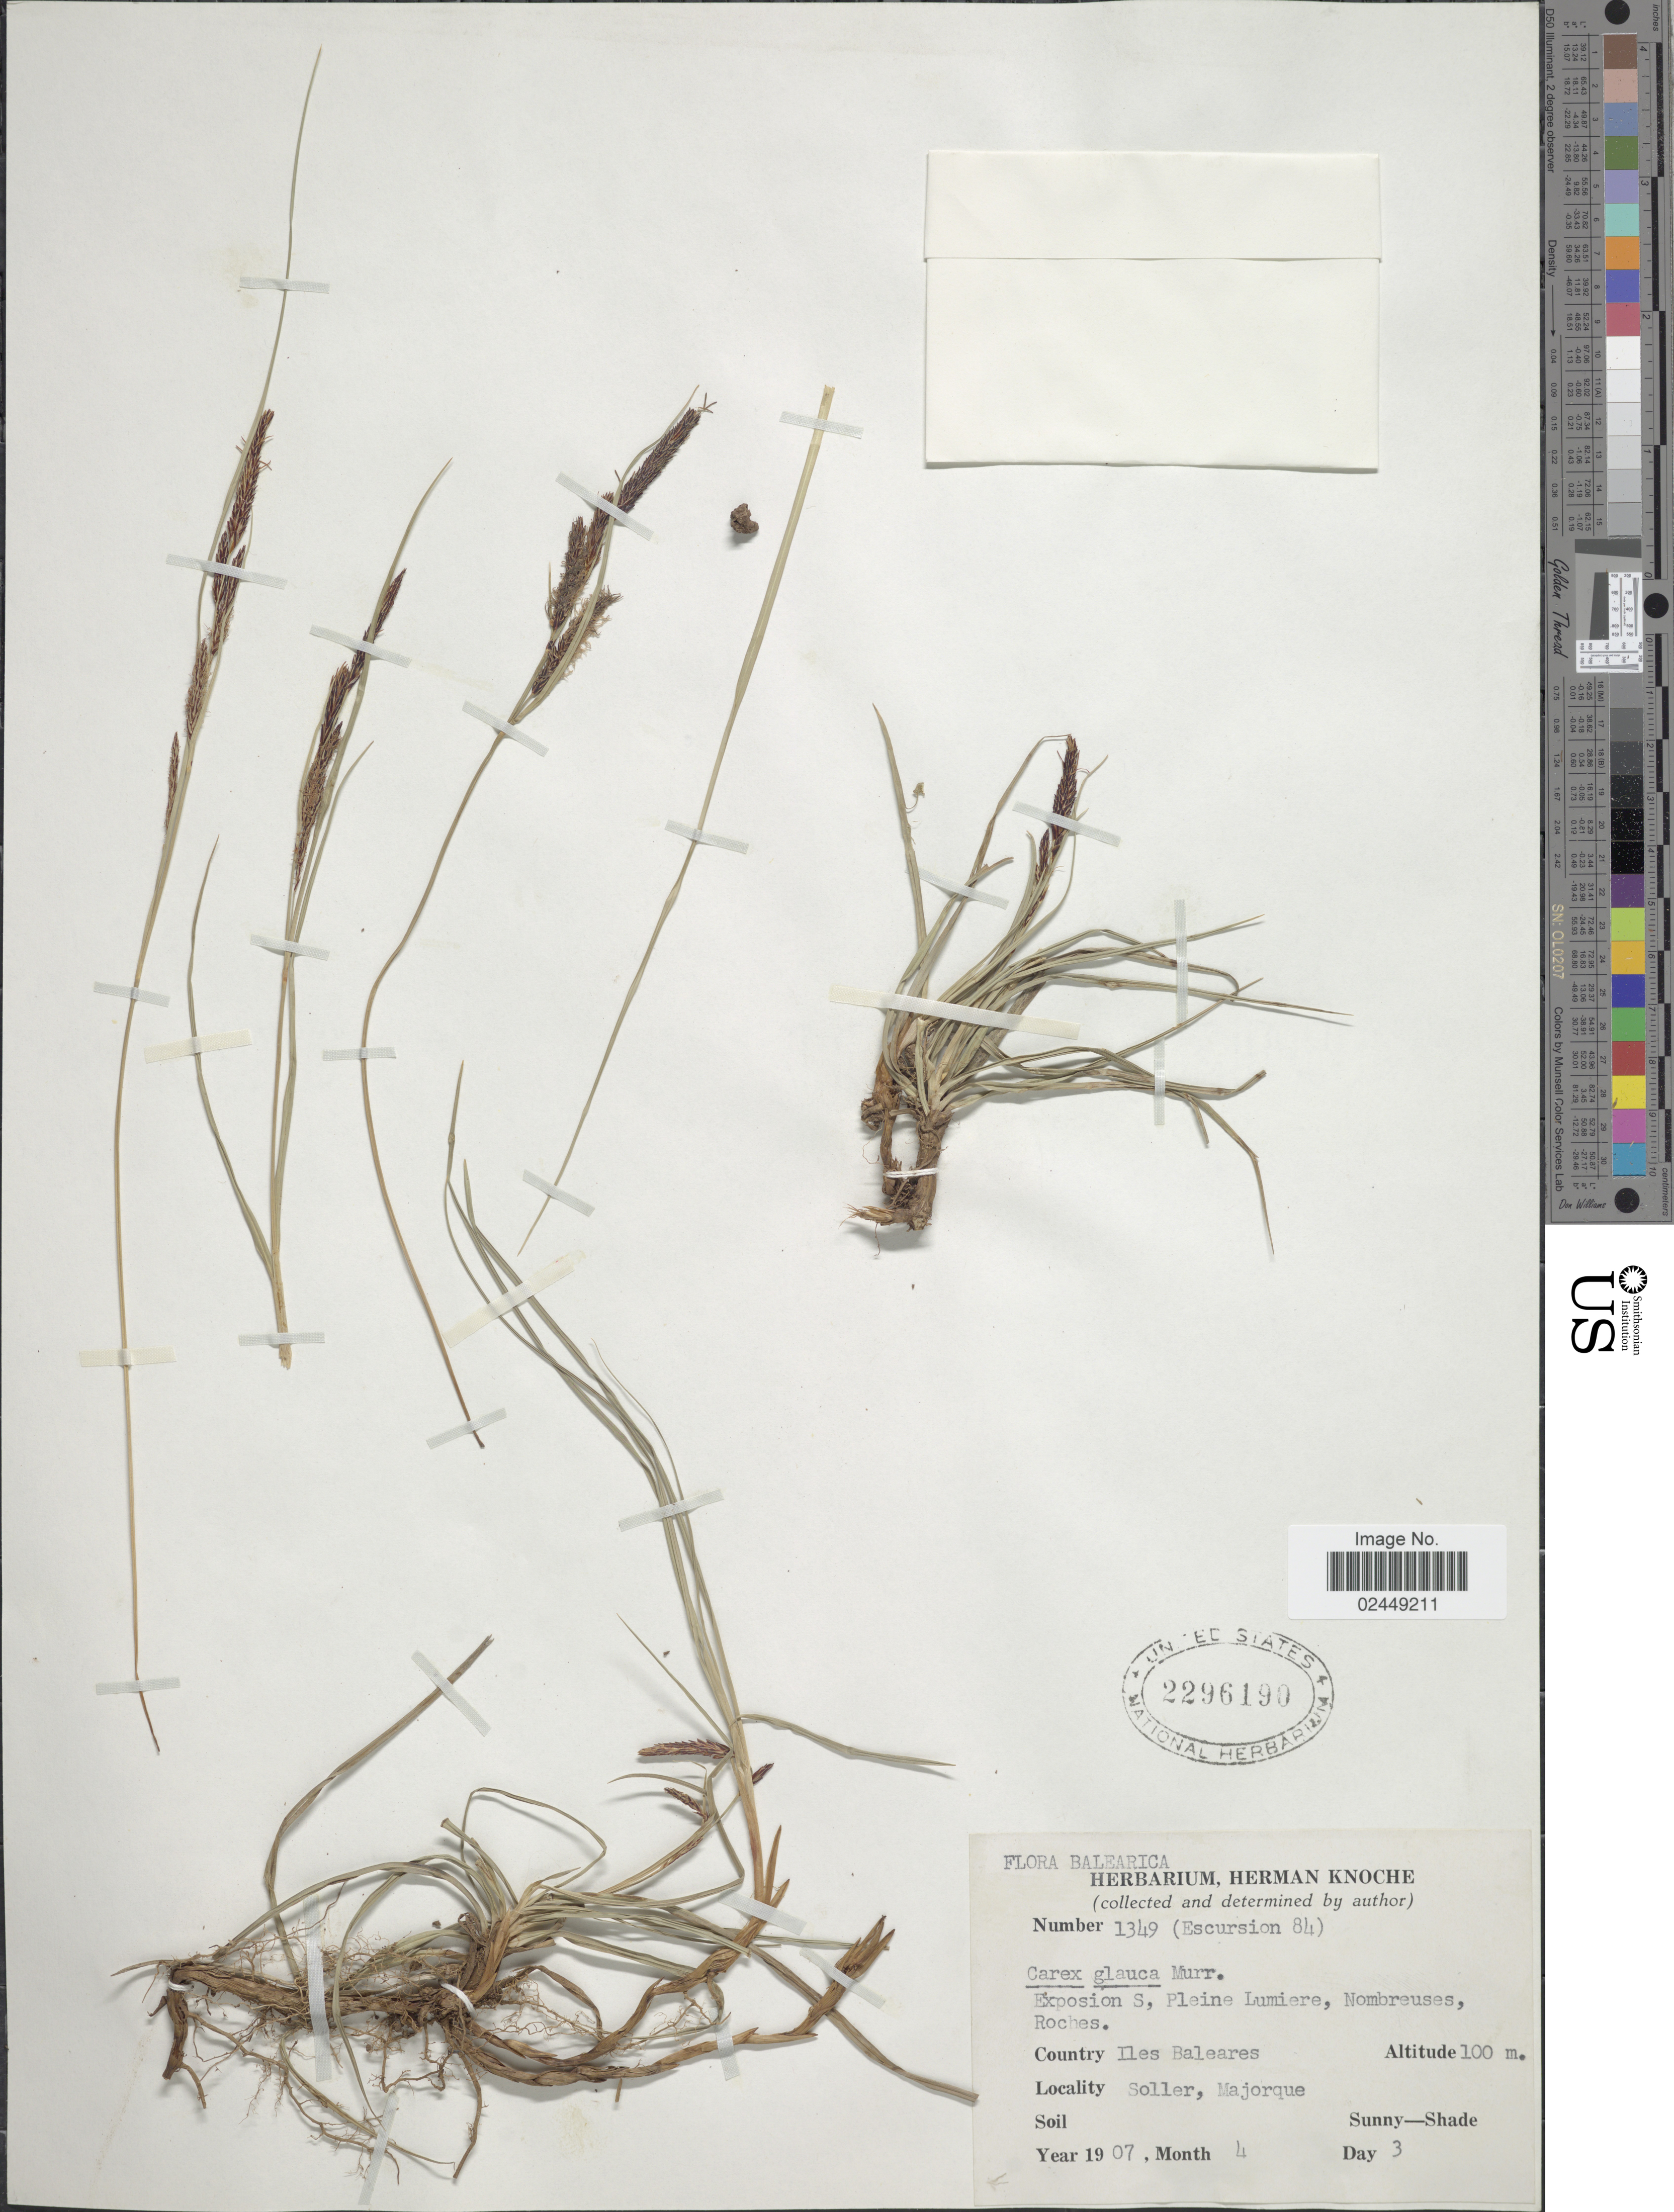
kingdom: Plantae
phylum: Tracheophyta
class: Liliopsida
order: Poales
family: Cyperaceae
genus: Carex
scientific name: Carex flacca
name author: Schreb.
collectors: ex herb. Herman Knoche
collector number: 1349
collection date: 1907-04-03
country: Spain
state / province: Islas Baleares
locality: Balearica, County Iles Baleares, Soller, Majorque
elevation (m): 100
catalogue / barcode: US 2296190